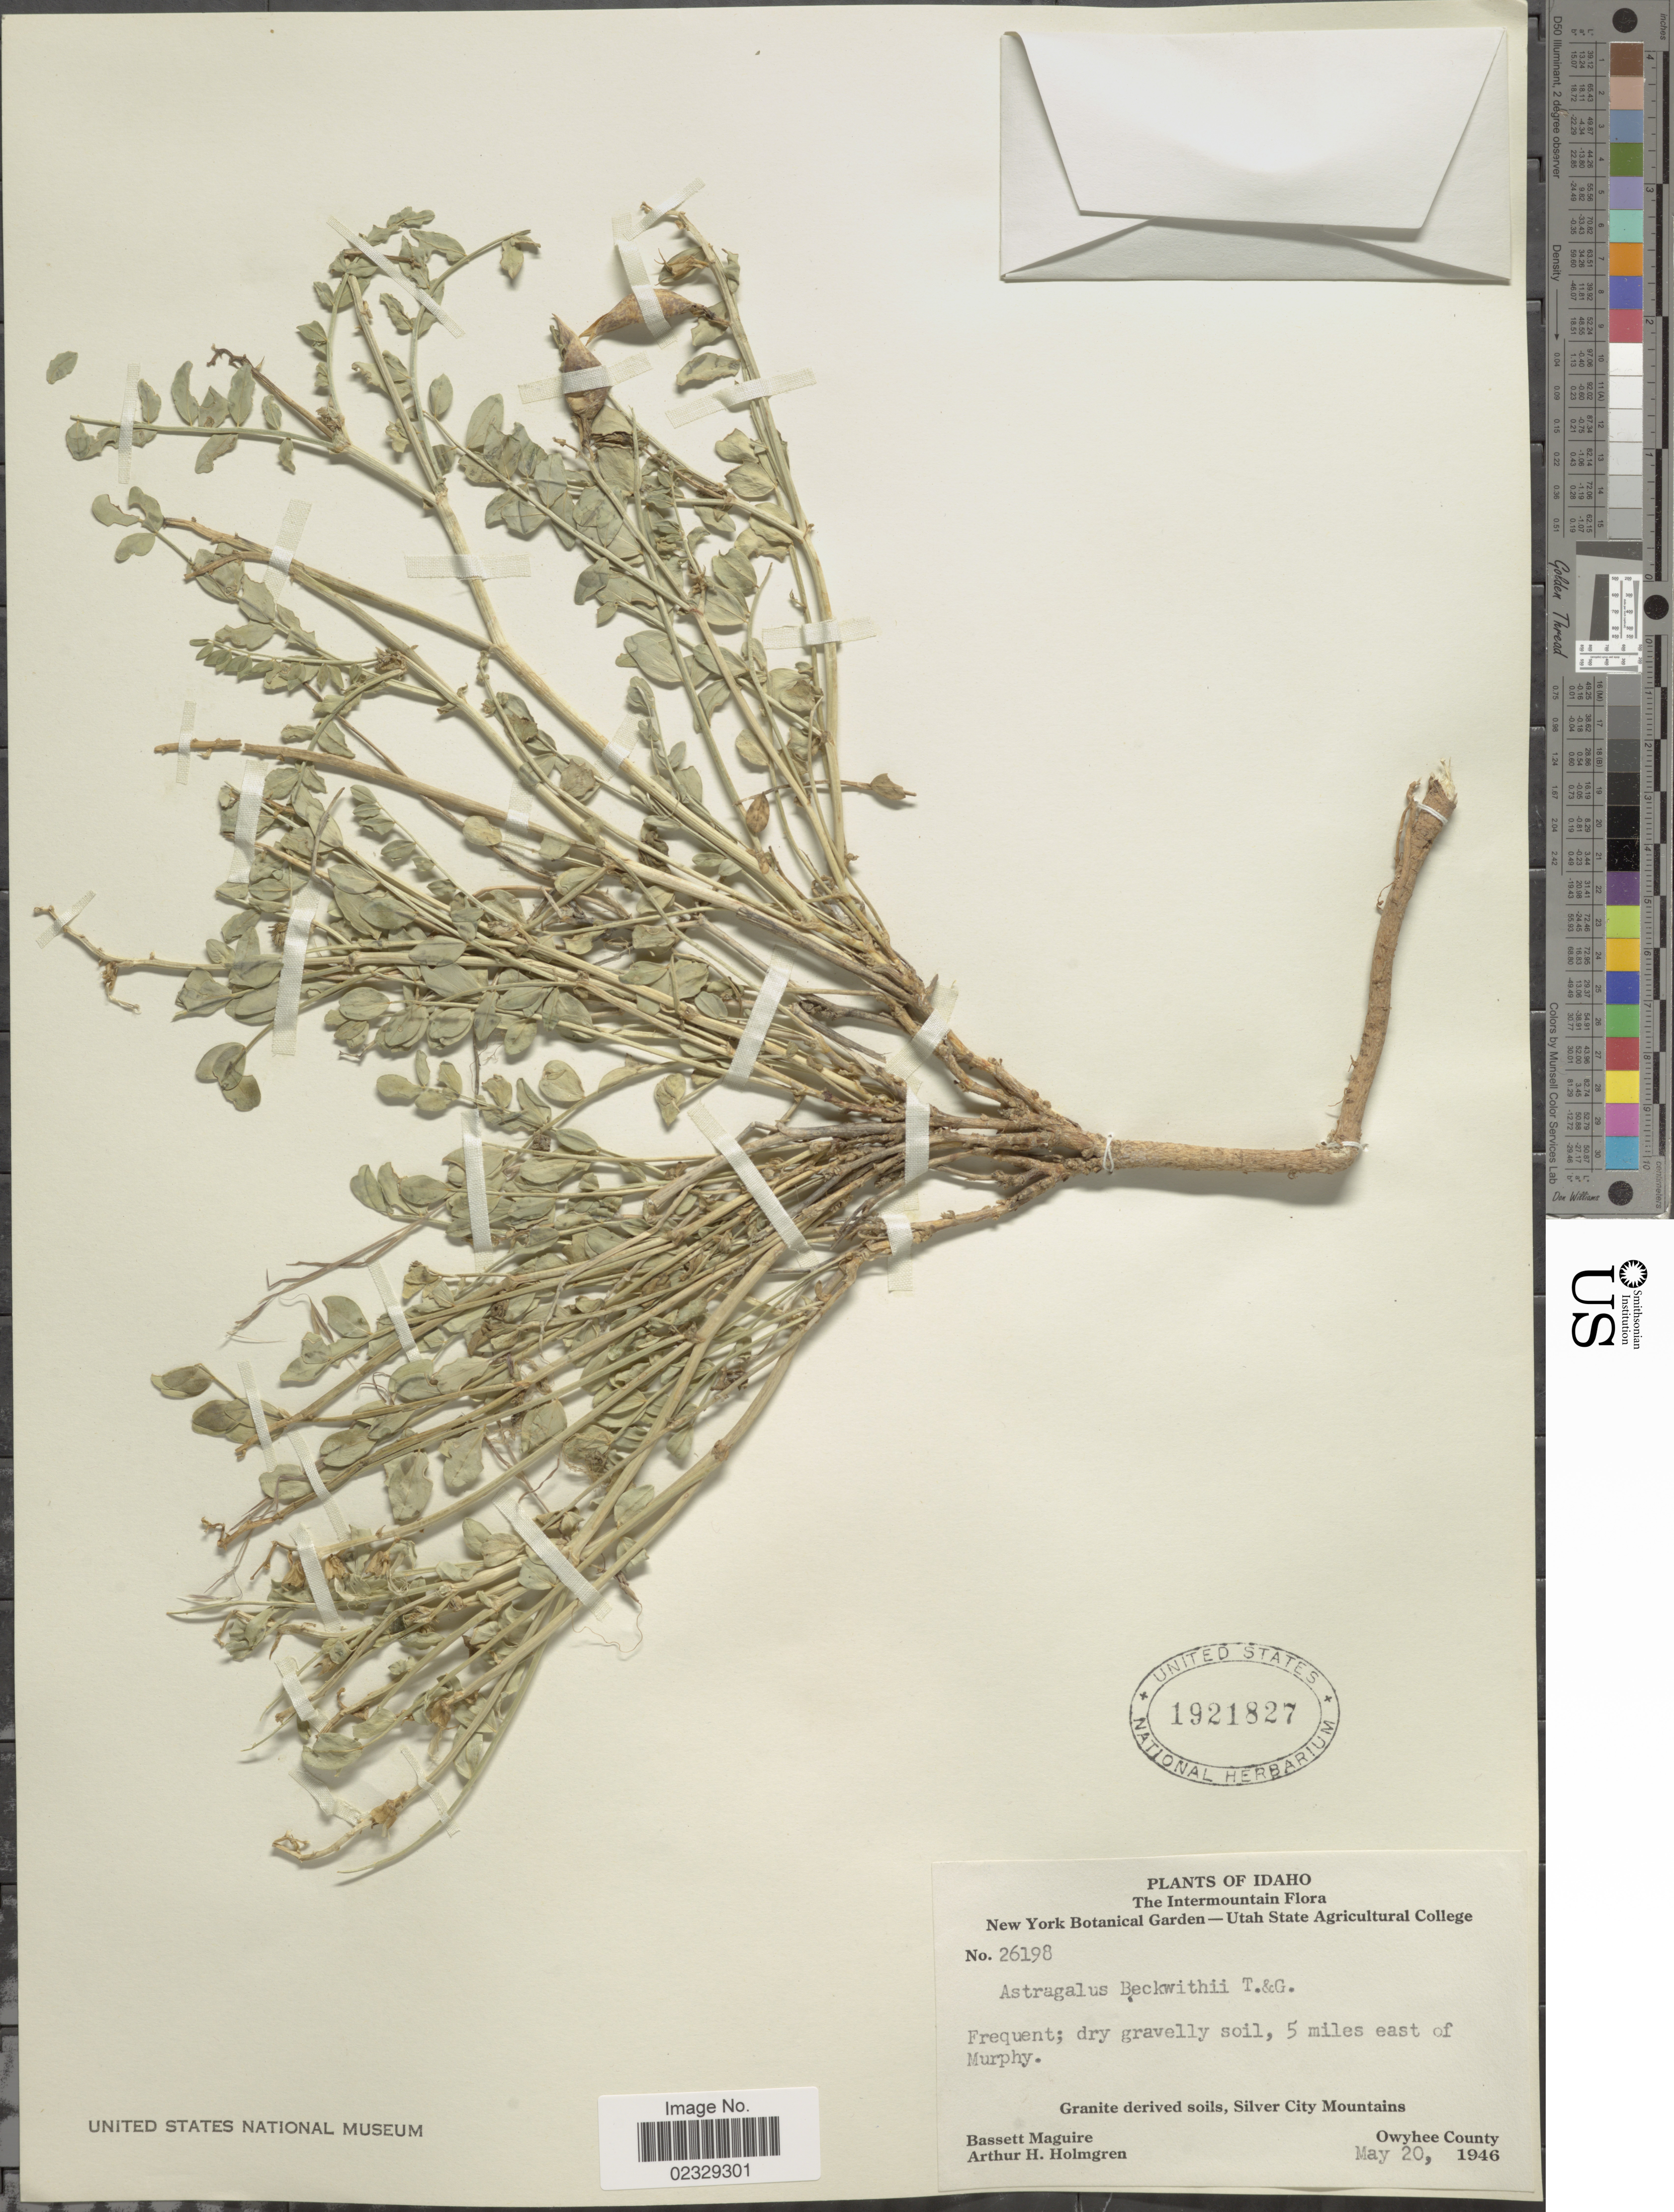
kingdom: Plantae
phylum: Tracheophyta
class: Magnoliopsida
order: Fabales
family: Fabaceae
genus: Astragalus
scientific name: Astragalus beckwithii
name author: Torr. & A. Gray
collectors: B. Maguire & A. H. Holmgren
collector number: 26198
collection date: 1946-05-20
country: United States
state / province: Idaho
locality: The Intermountain, 5 miles east of Murphy, Granite derived soils, Silver City Mountains, Owyhee County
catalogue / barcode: US 1921827